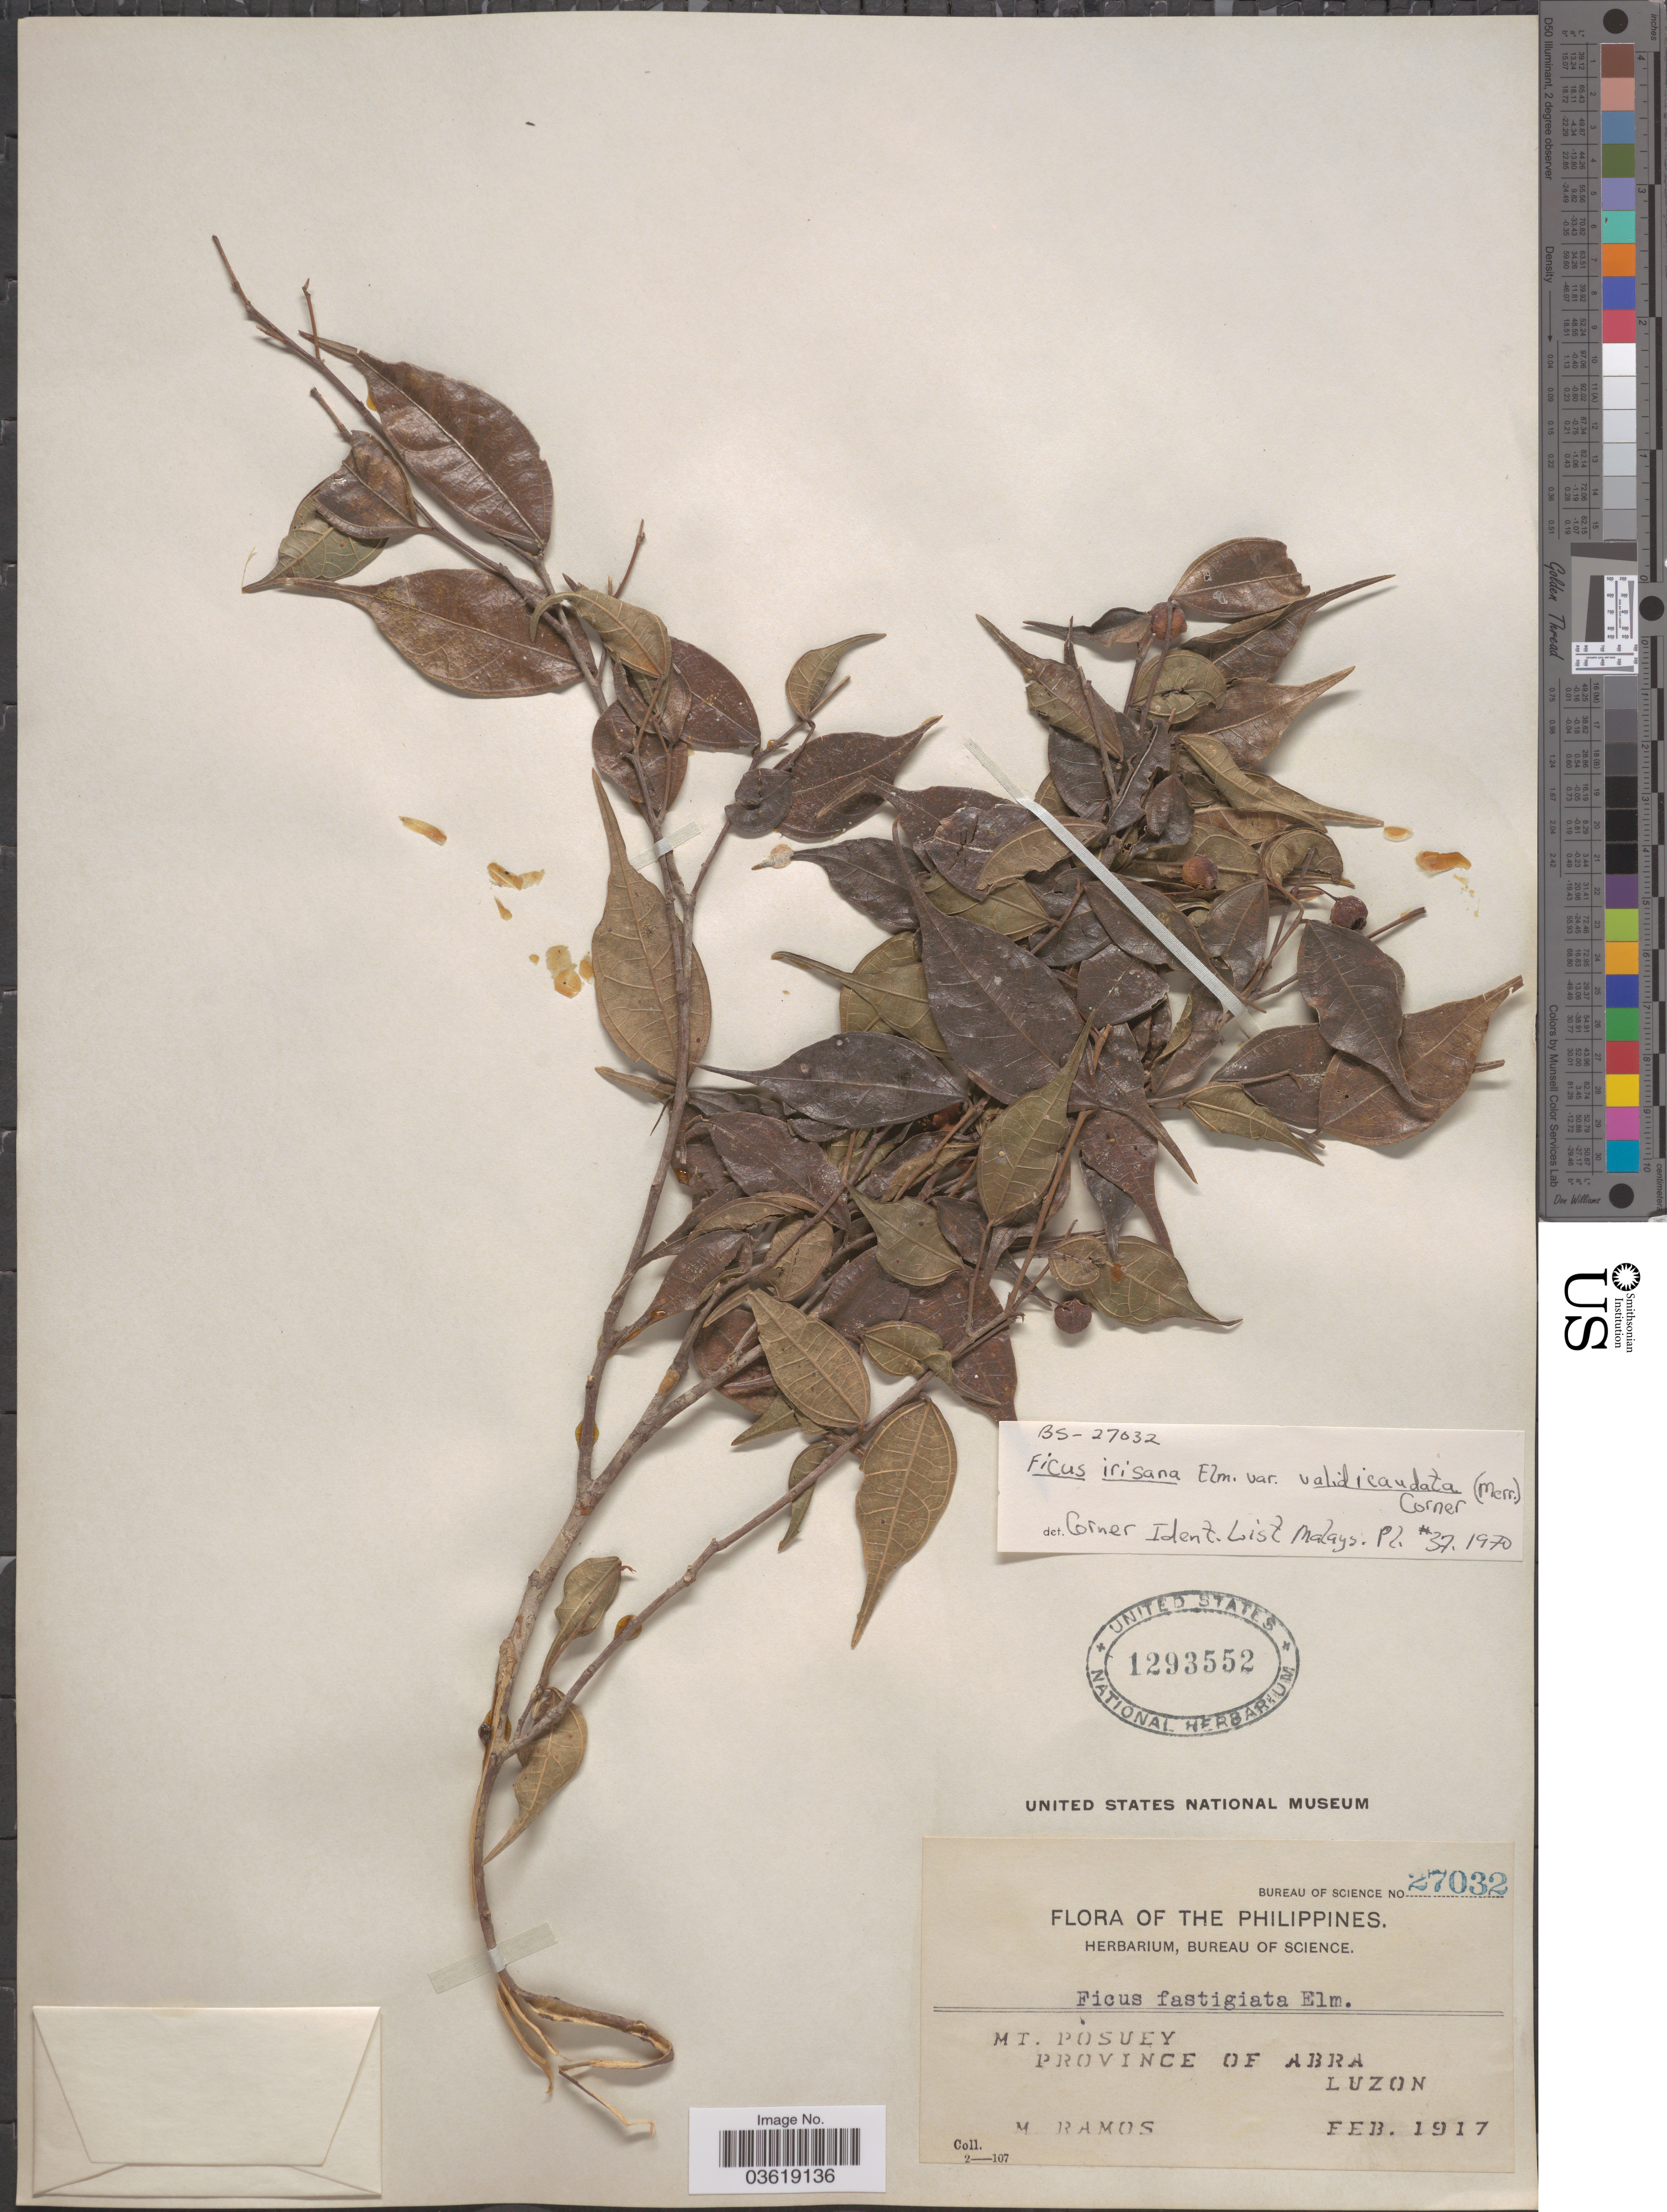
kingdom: Plantae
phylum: Tracheophyta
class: Magnoliopsida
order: Rosales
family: Moraceae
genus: Ficus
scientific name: Ficus irisana var. validicaudata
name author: Corner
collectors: M. Ramos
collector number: Bureau of Science 27032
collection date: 1917-02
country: Philippines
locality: Mt. Posuey. Province of Abra, Luzon.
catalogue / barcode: US 1293552